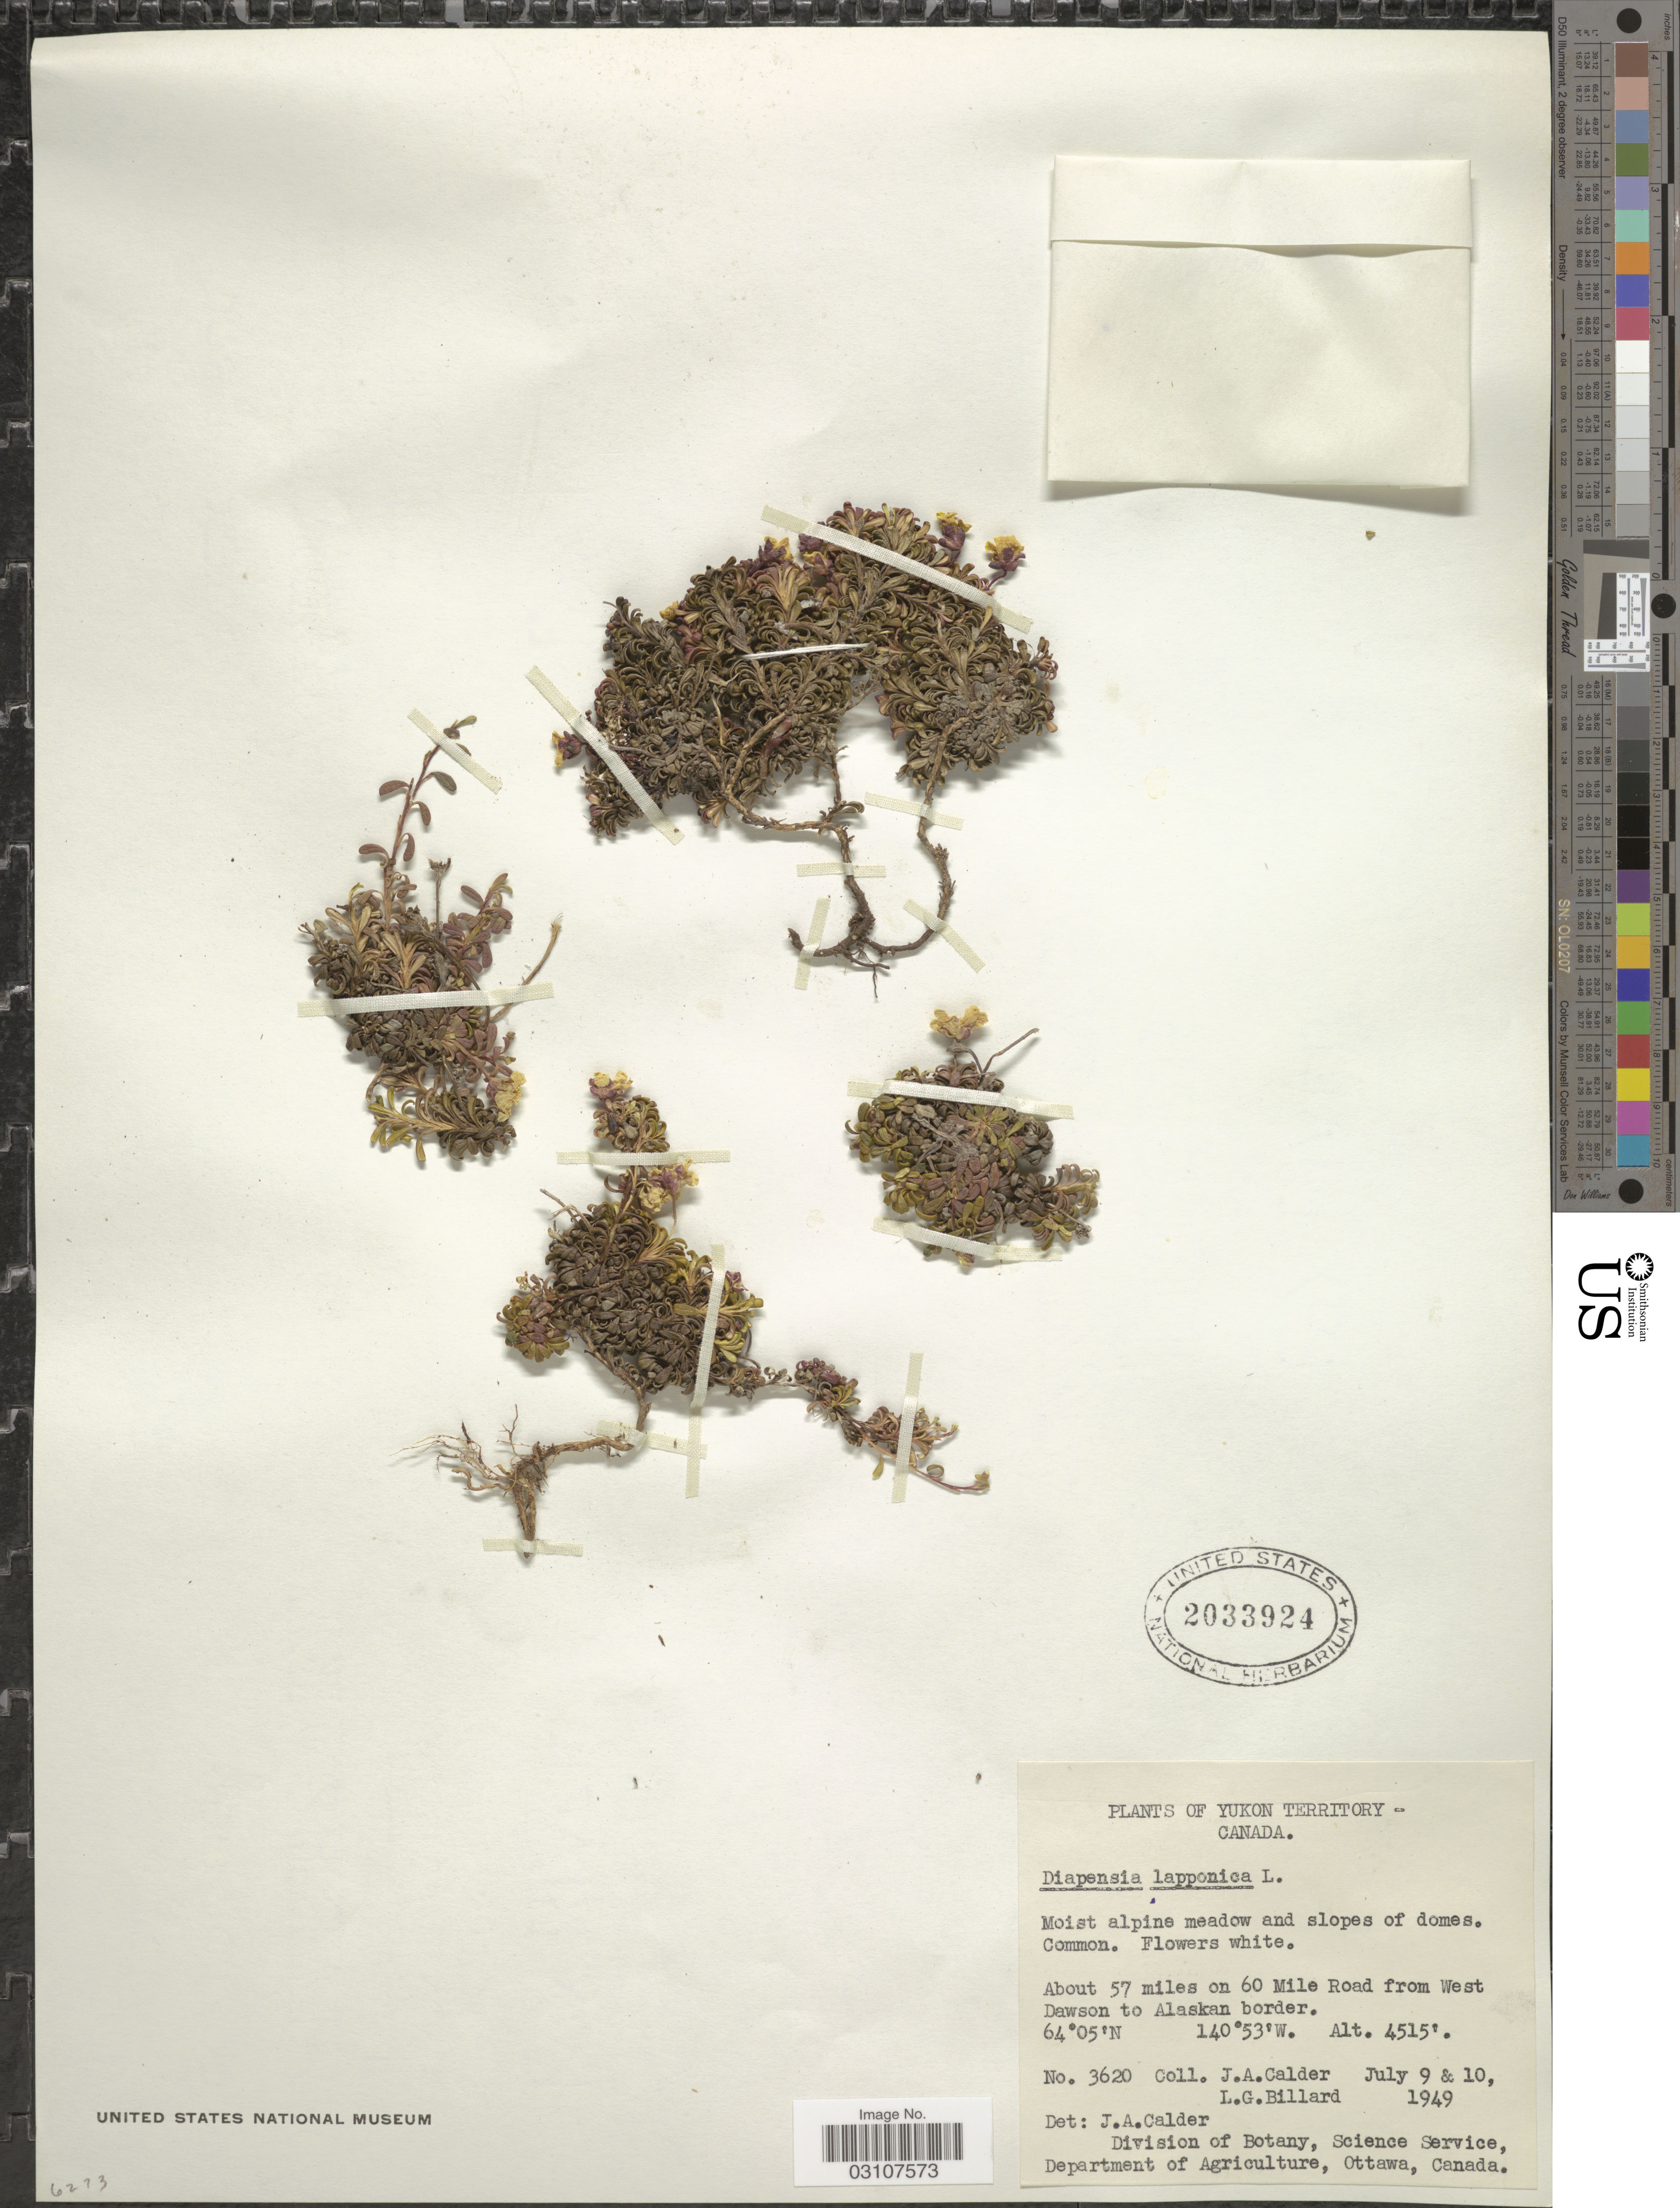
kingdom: Plantae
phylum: Tracheophyta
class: Magnoliopsida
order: Ericales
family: Diapensiaceae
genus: Diapensia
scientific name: Diapensia lapponica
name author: L.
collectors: J. A. Calder & L. Billard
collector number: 3620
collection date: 1949-07-09/1949-07-10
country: Canada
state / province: Yukon Territory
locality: About 57 miles on 60 Mile Road from West Dawson to Alaskan border.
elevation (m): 1376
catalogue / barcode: US 2033924